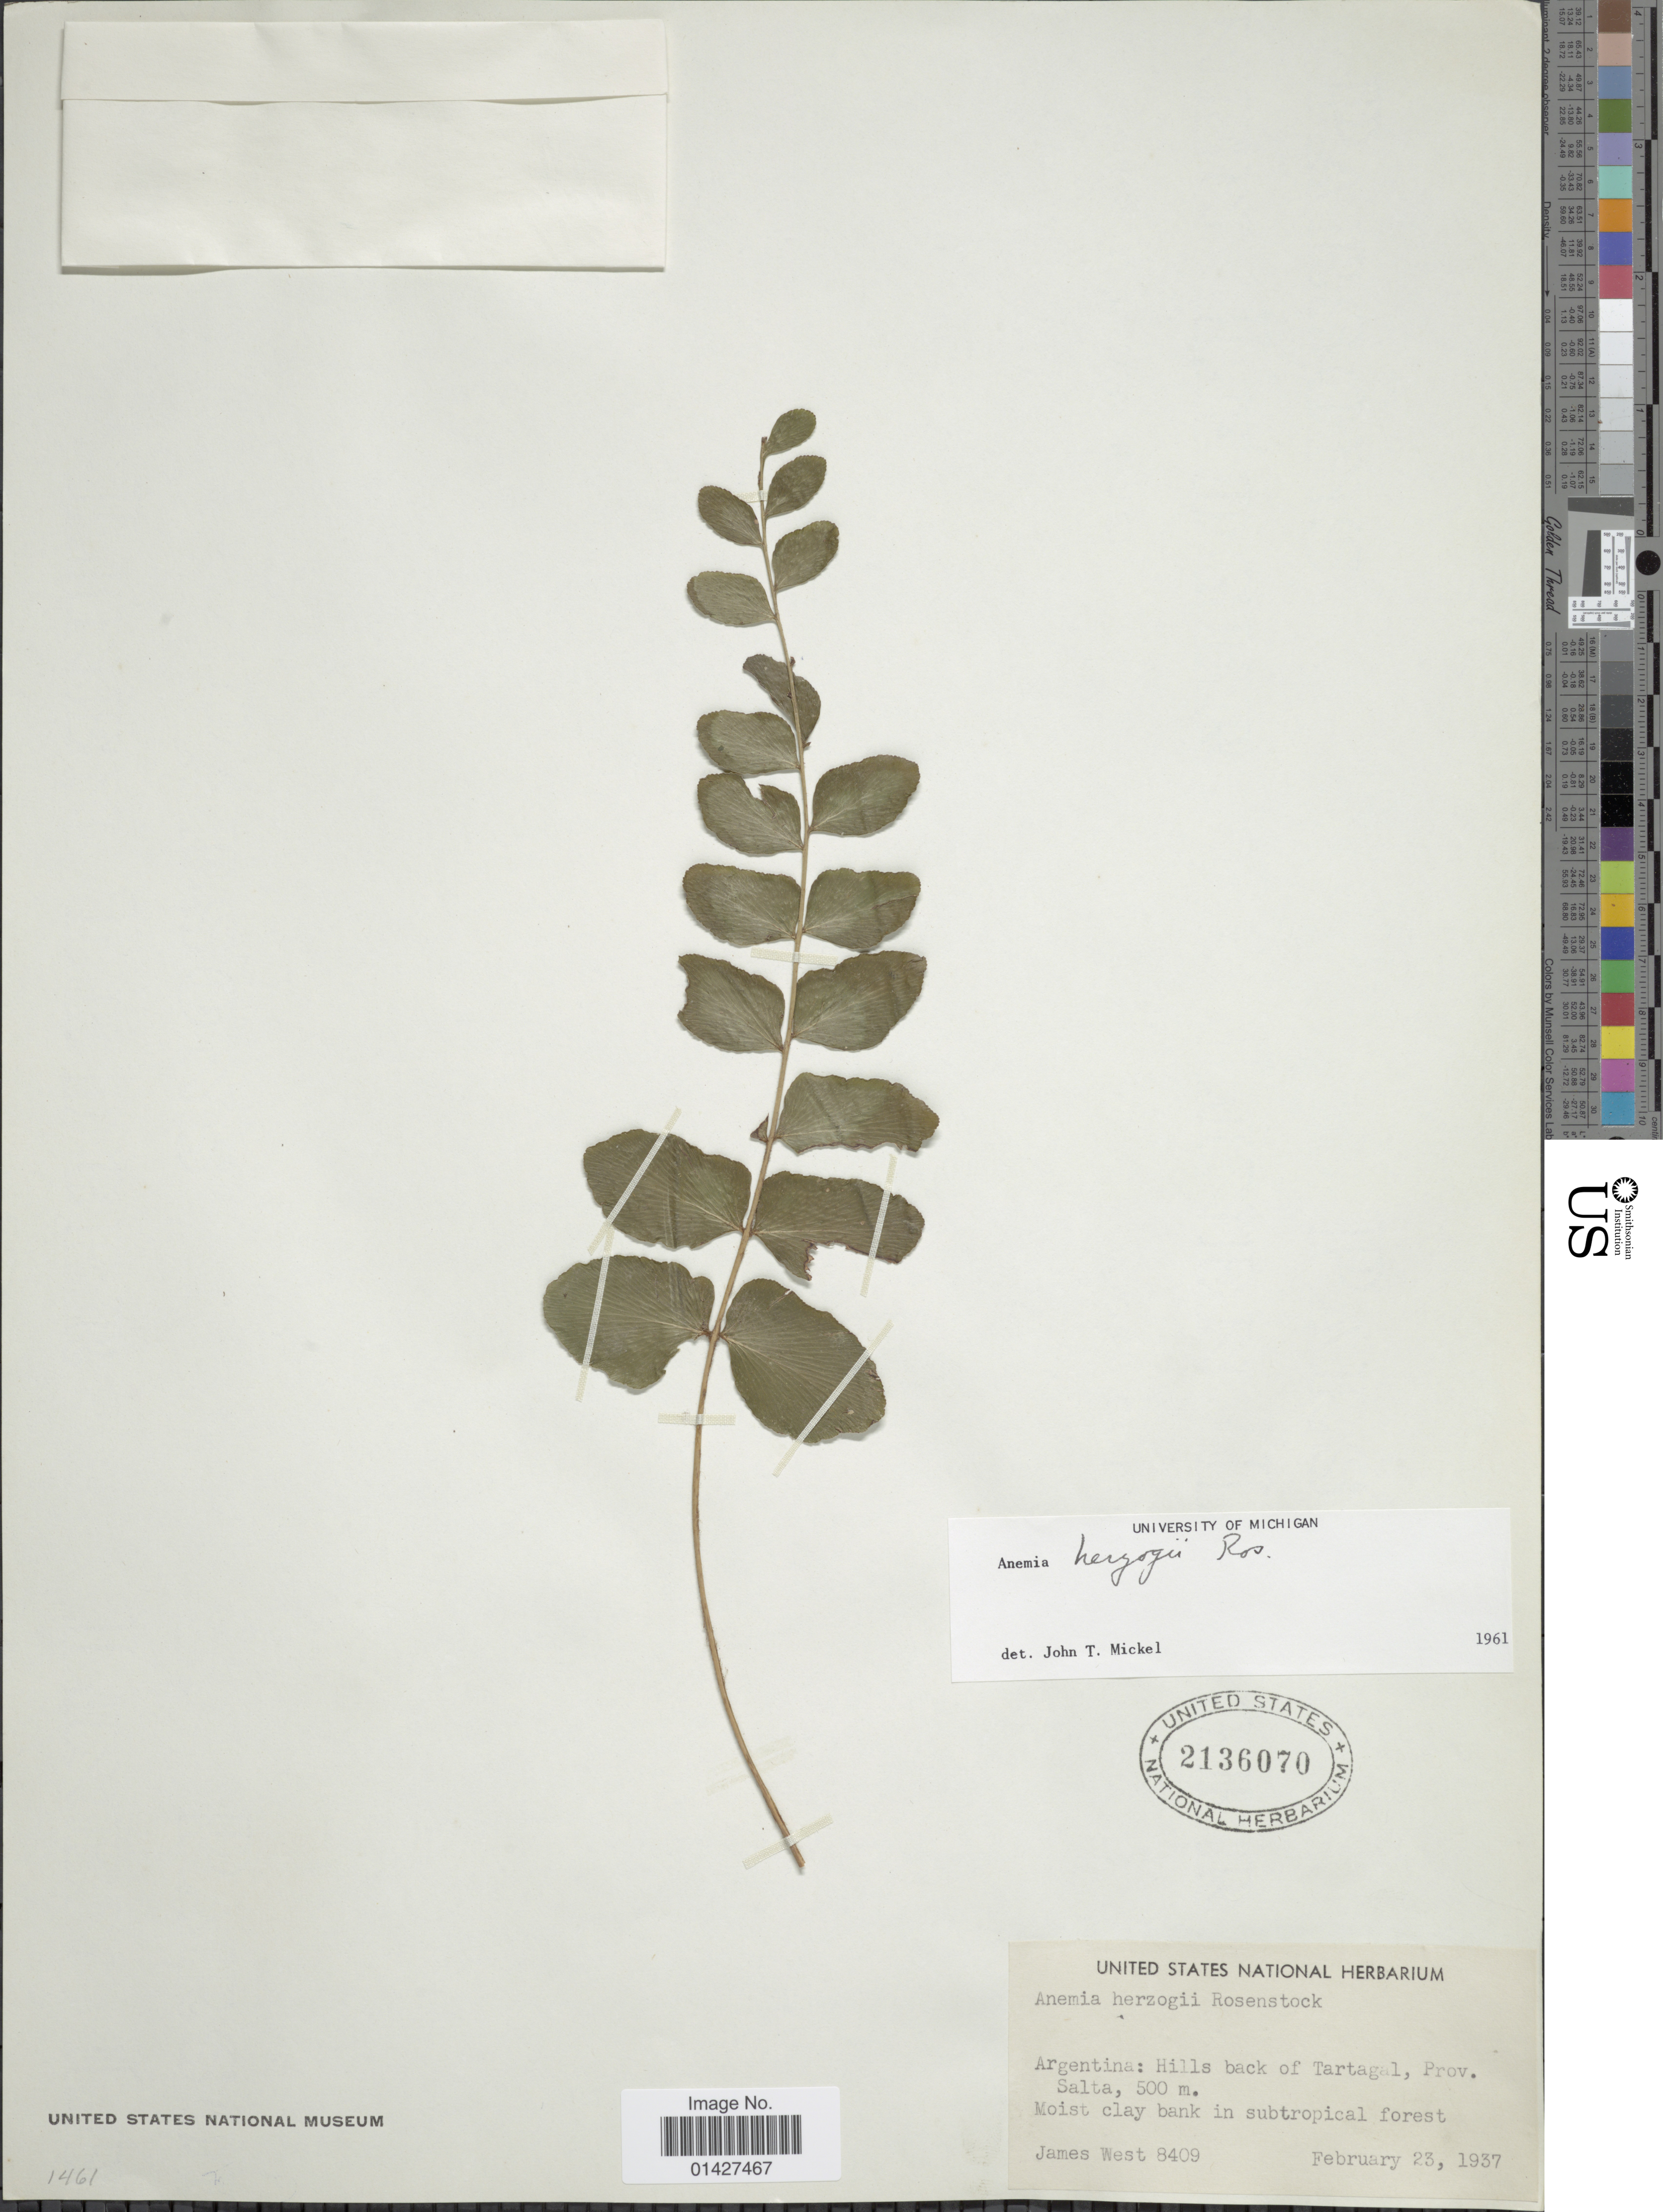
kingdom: Plantae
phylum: Tracheophyta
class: Polypodiopsida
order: Schizaeales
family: Anemiaceae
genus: Anemia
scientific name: Anemia herzogii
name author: Rosenst.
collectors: J. West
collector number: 8409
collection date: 1937-02-23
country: Argentina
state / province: Salta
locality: Hills back of Tartagal, Prov. Salta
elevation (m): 500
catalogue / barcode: US 2136070